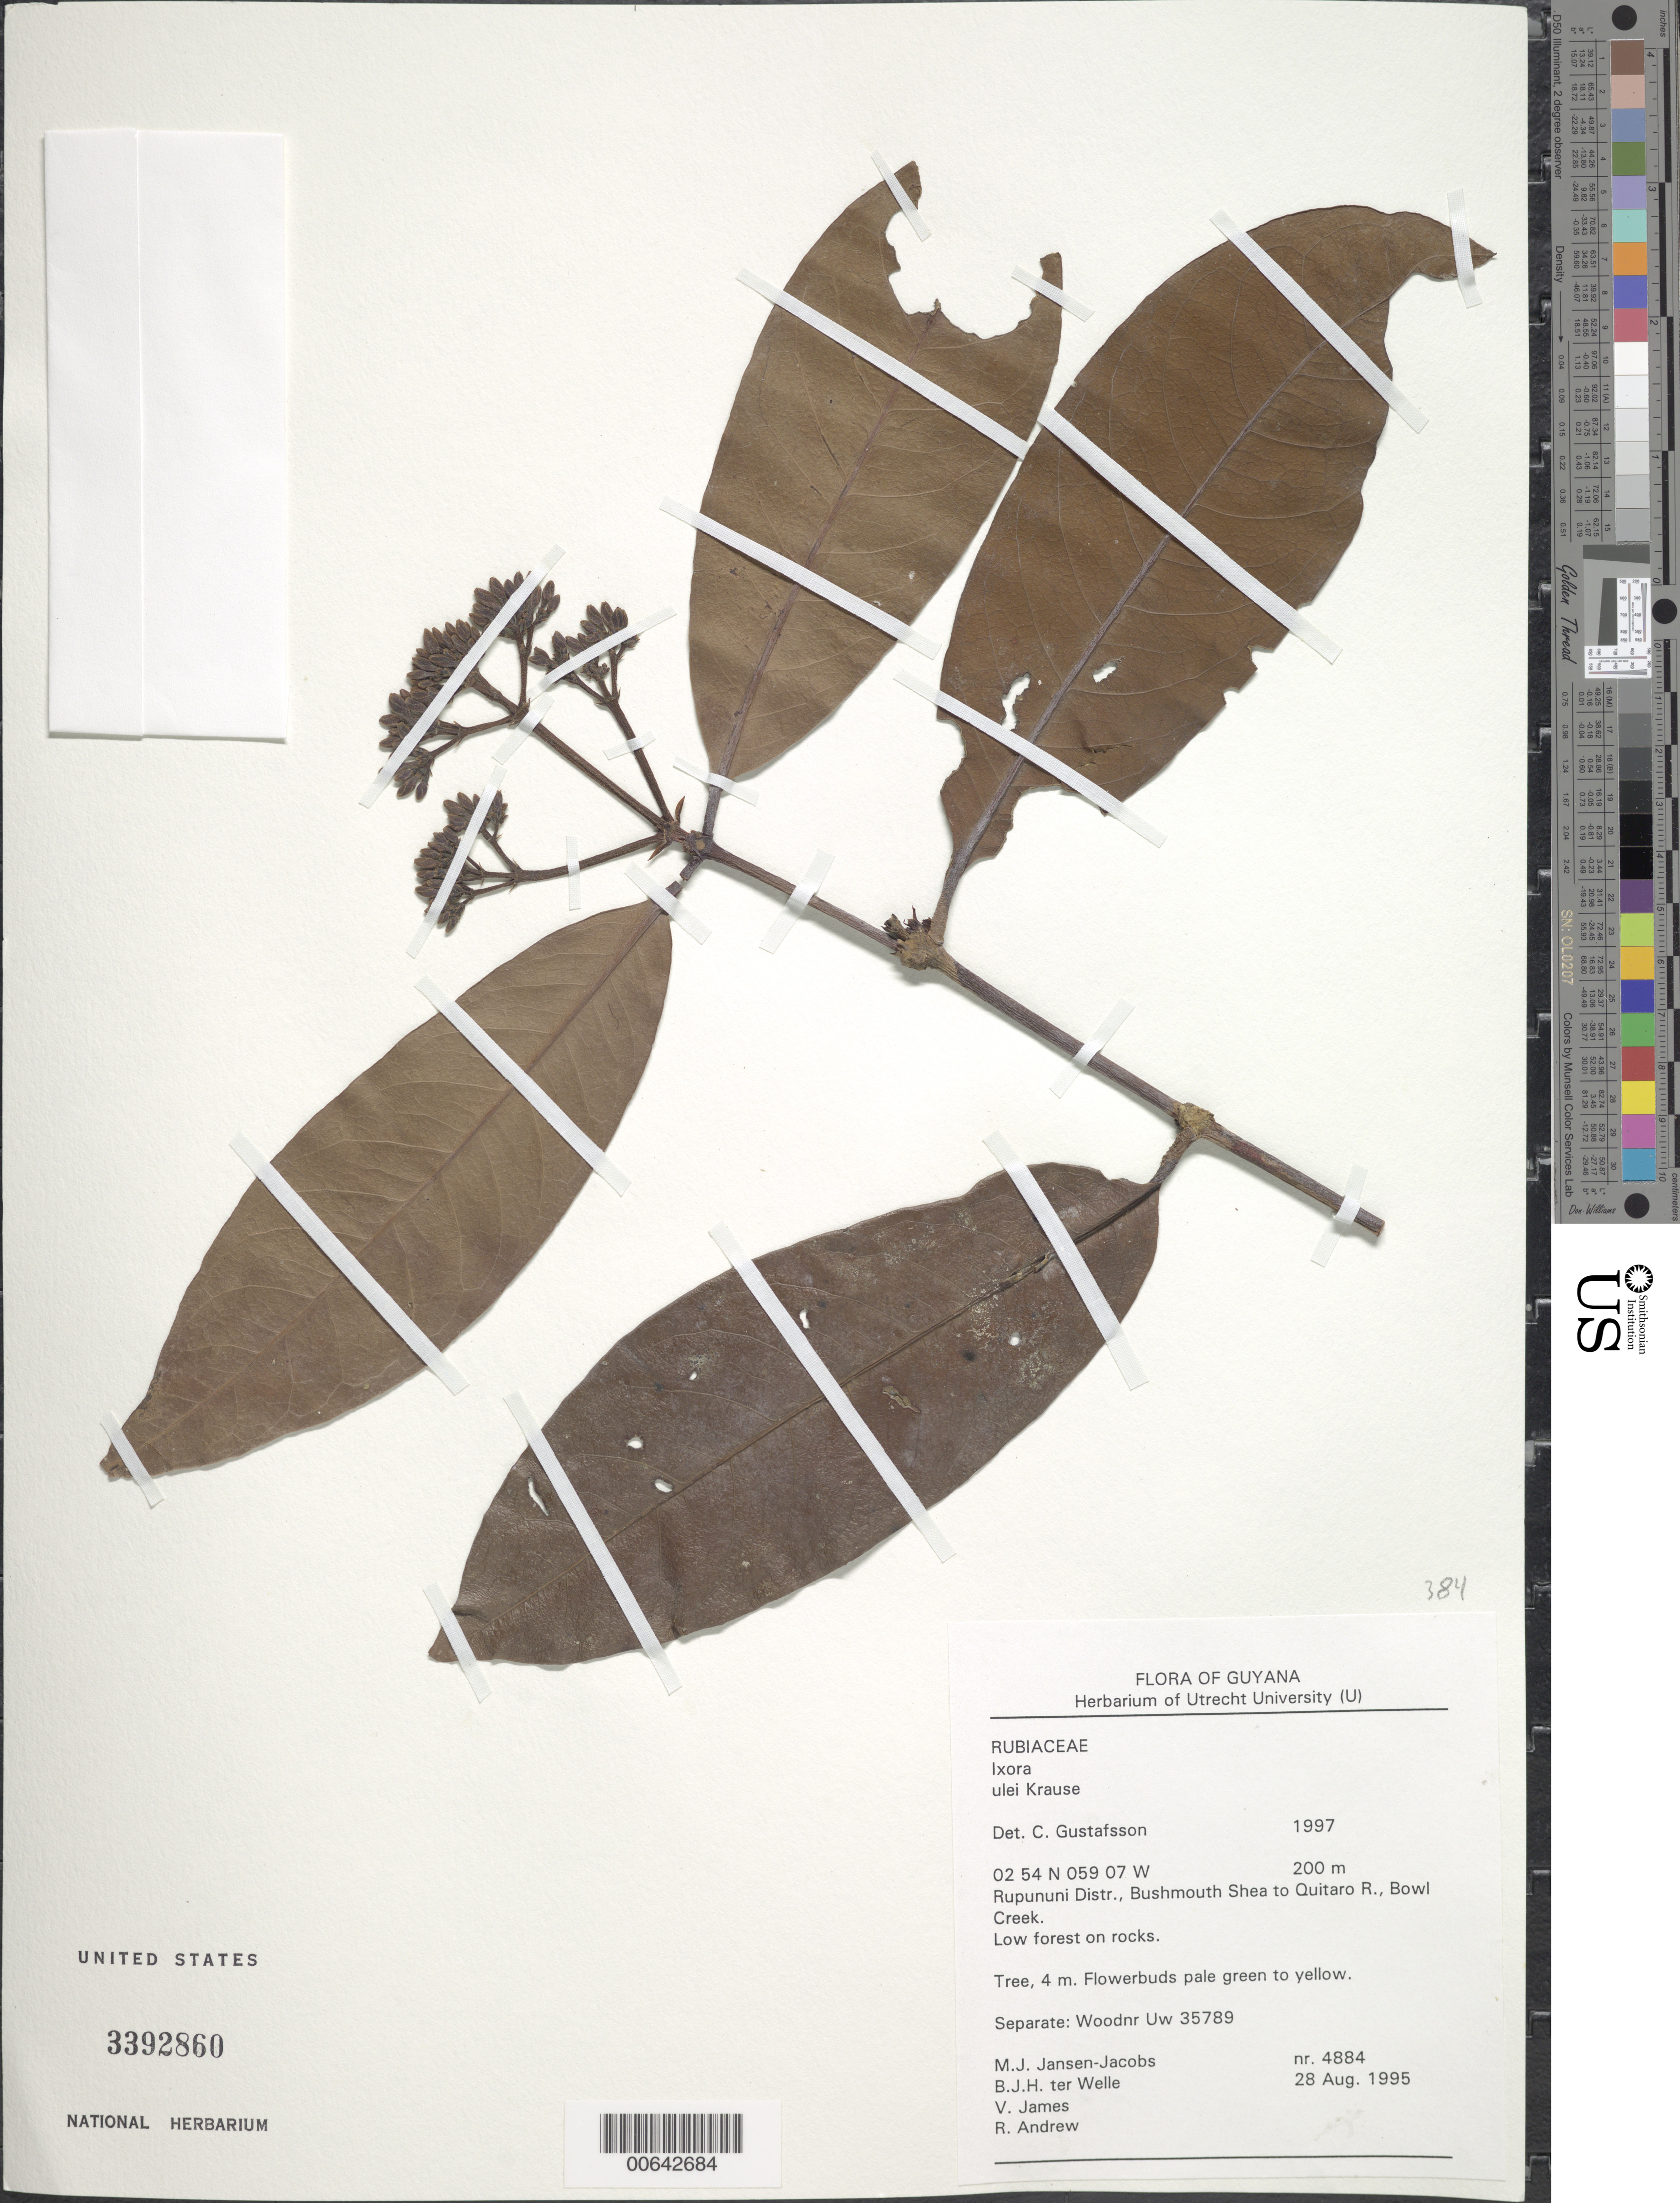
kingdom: Plantae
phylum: Tracheophyta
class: Magnoliopsida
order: Gentianales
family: Rubiaceae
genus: Ixora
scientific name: Ixora ulei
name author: K. Krause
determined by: Gustafsson, C. G. R.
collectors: M. J. Jansen-Jacobs, B. Welle, V. James & R. Andrew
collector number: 4884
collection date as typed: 28-Aug-95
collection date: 1995-08-28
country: Guyana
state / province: U. Takutu-U. Essequibo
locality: Bowl Creek, Bushmouth, Shea to Quitaro River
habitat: Low forest on rocks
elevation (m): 200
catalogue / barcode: US 3392860